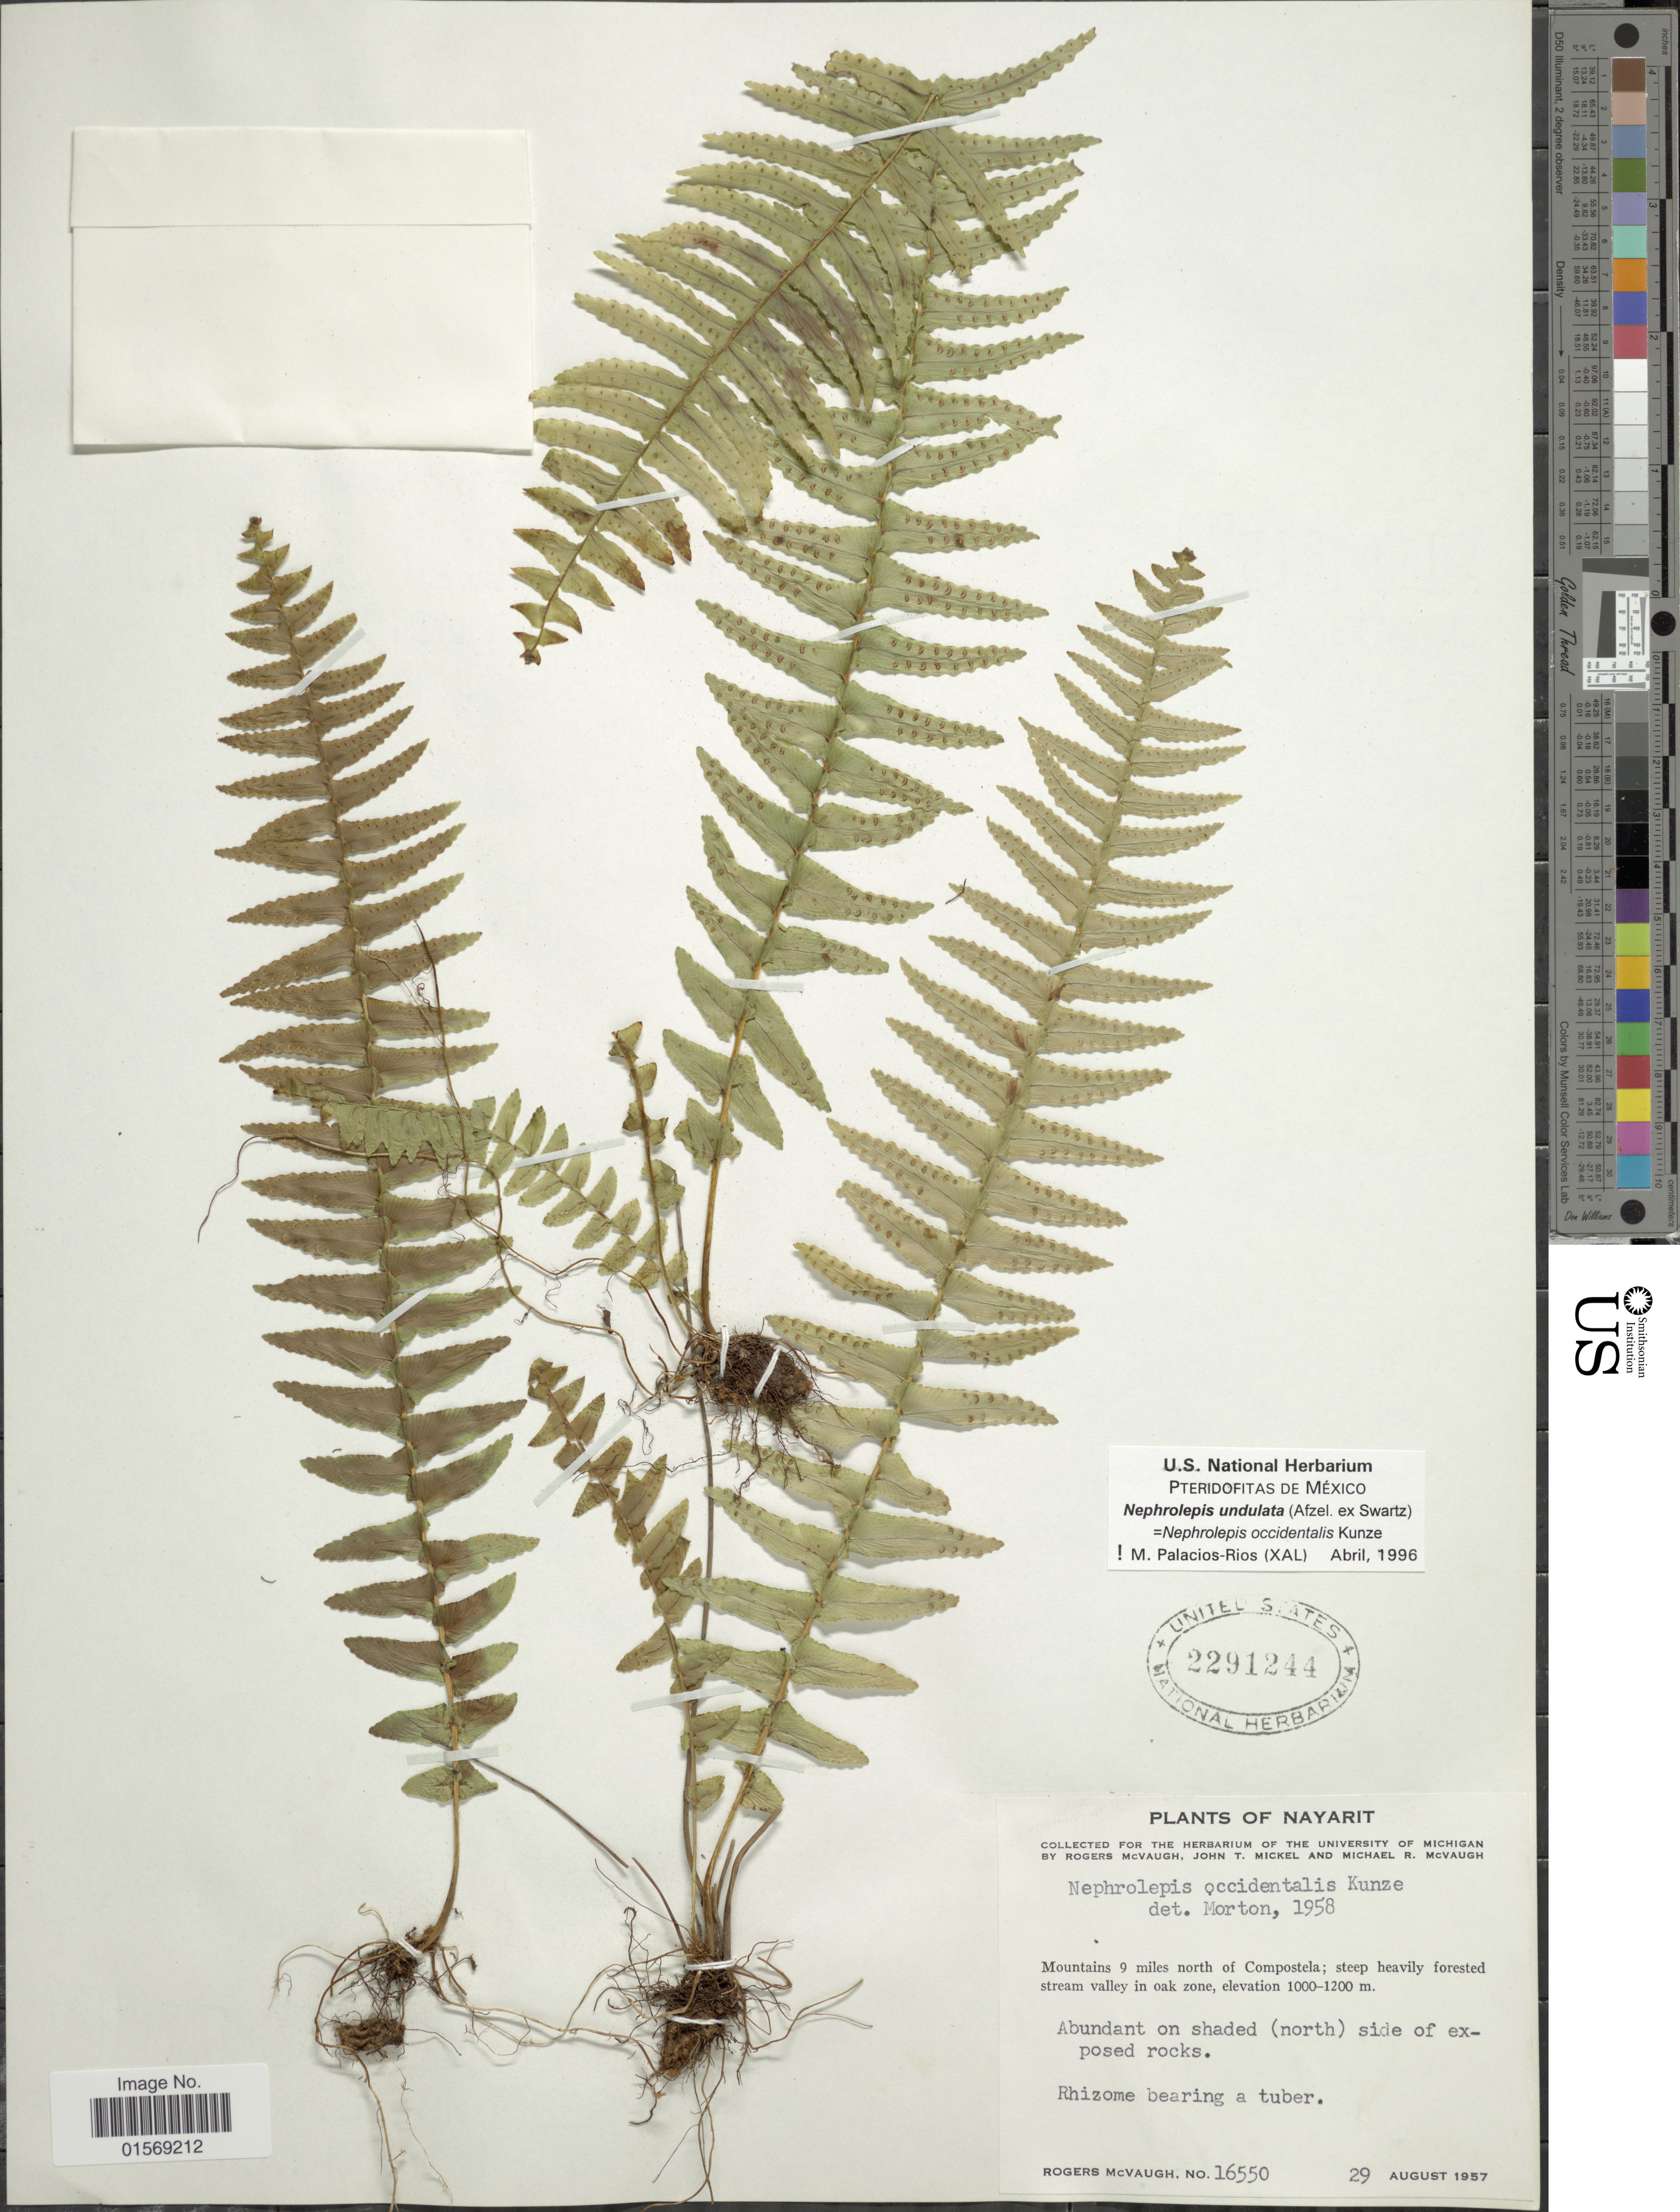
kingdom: Plantae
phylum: Tracheophyta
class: Polypodiopsida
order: Polypodiales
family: Nephrolepidaceae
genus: Nephrolepis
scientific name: Nephrolepis undulata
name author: J. Sm.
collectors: R. McVaugh, J. T. Mickel & M. R. McVaugh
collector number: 16550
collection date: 1957-08-29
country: Mexico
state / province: Nayarit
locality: Nayarit. Mountains 9 miles north of Compostela.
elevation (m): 1000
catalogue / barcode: US 2291244